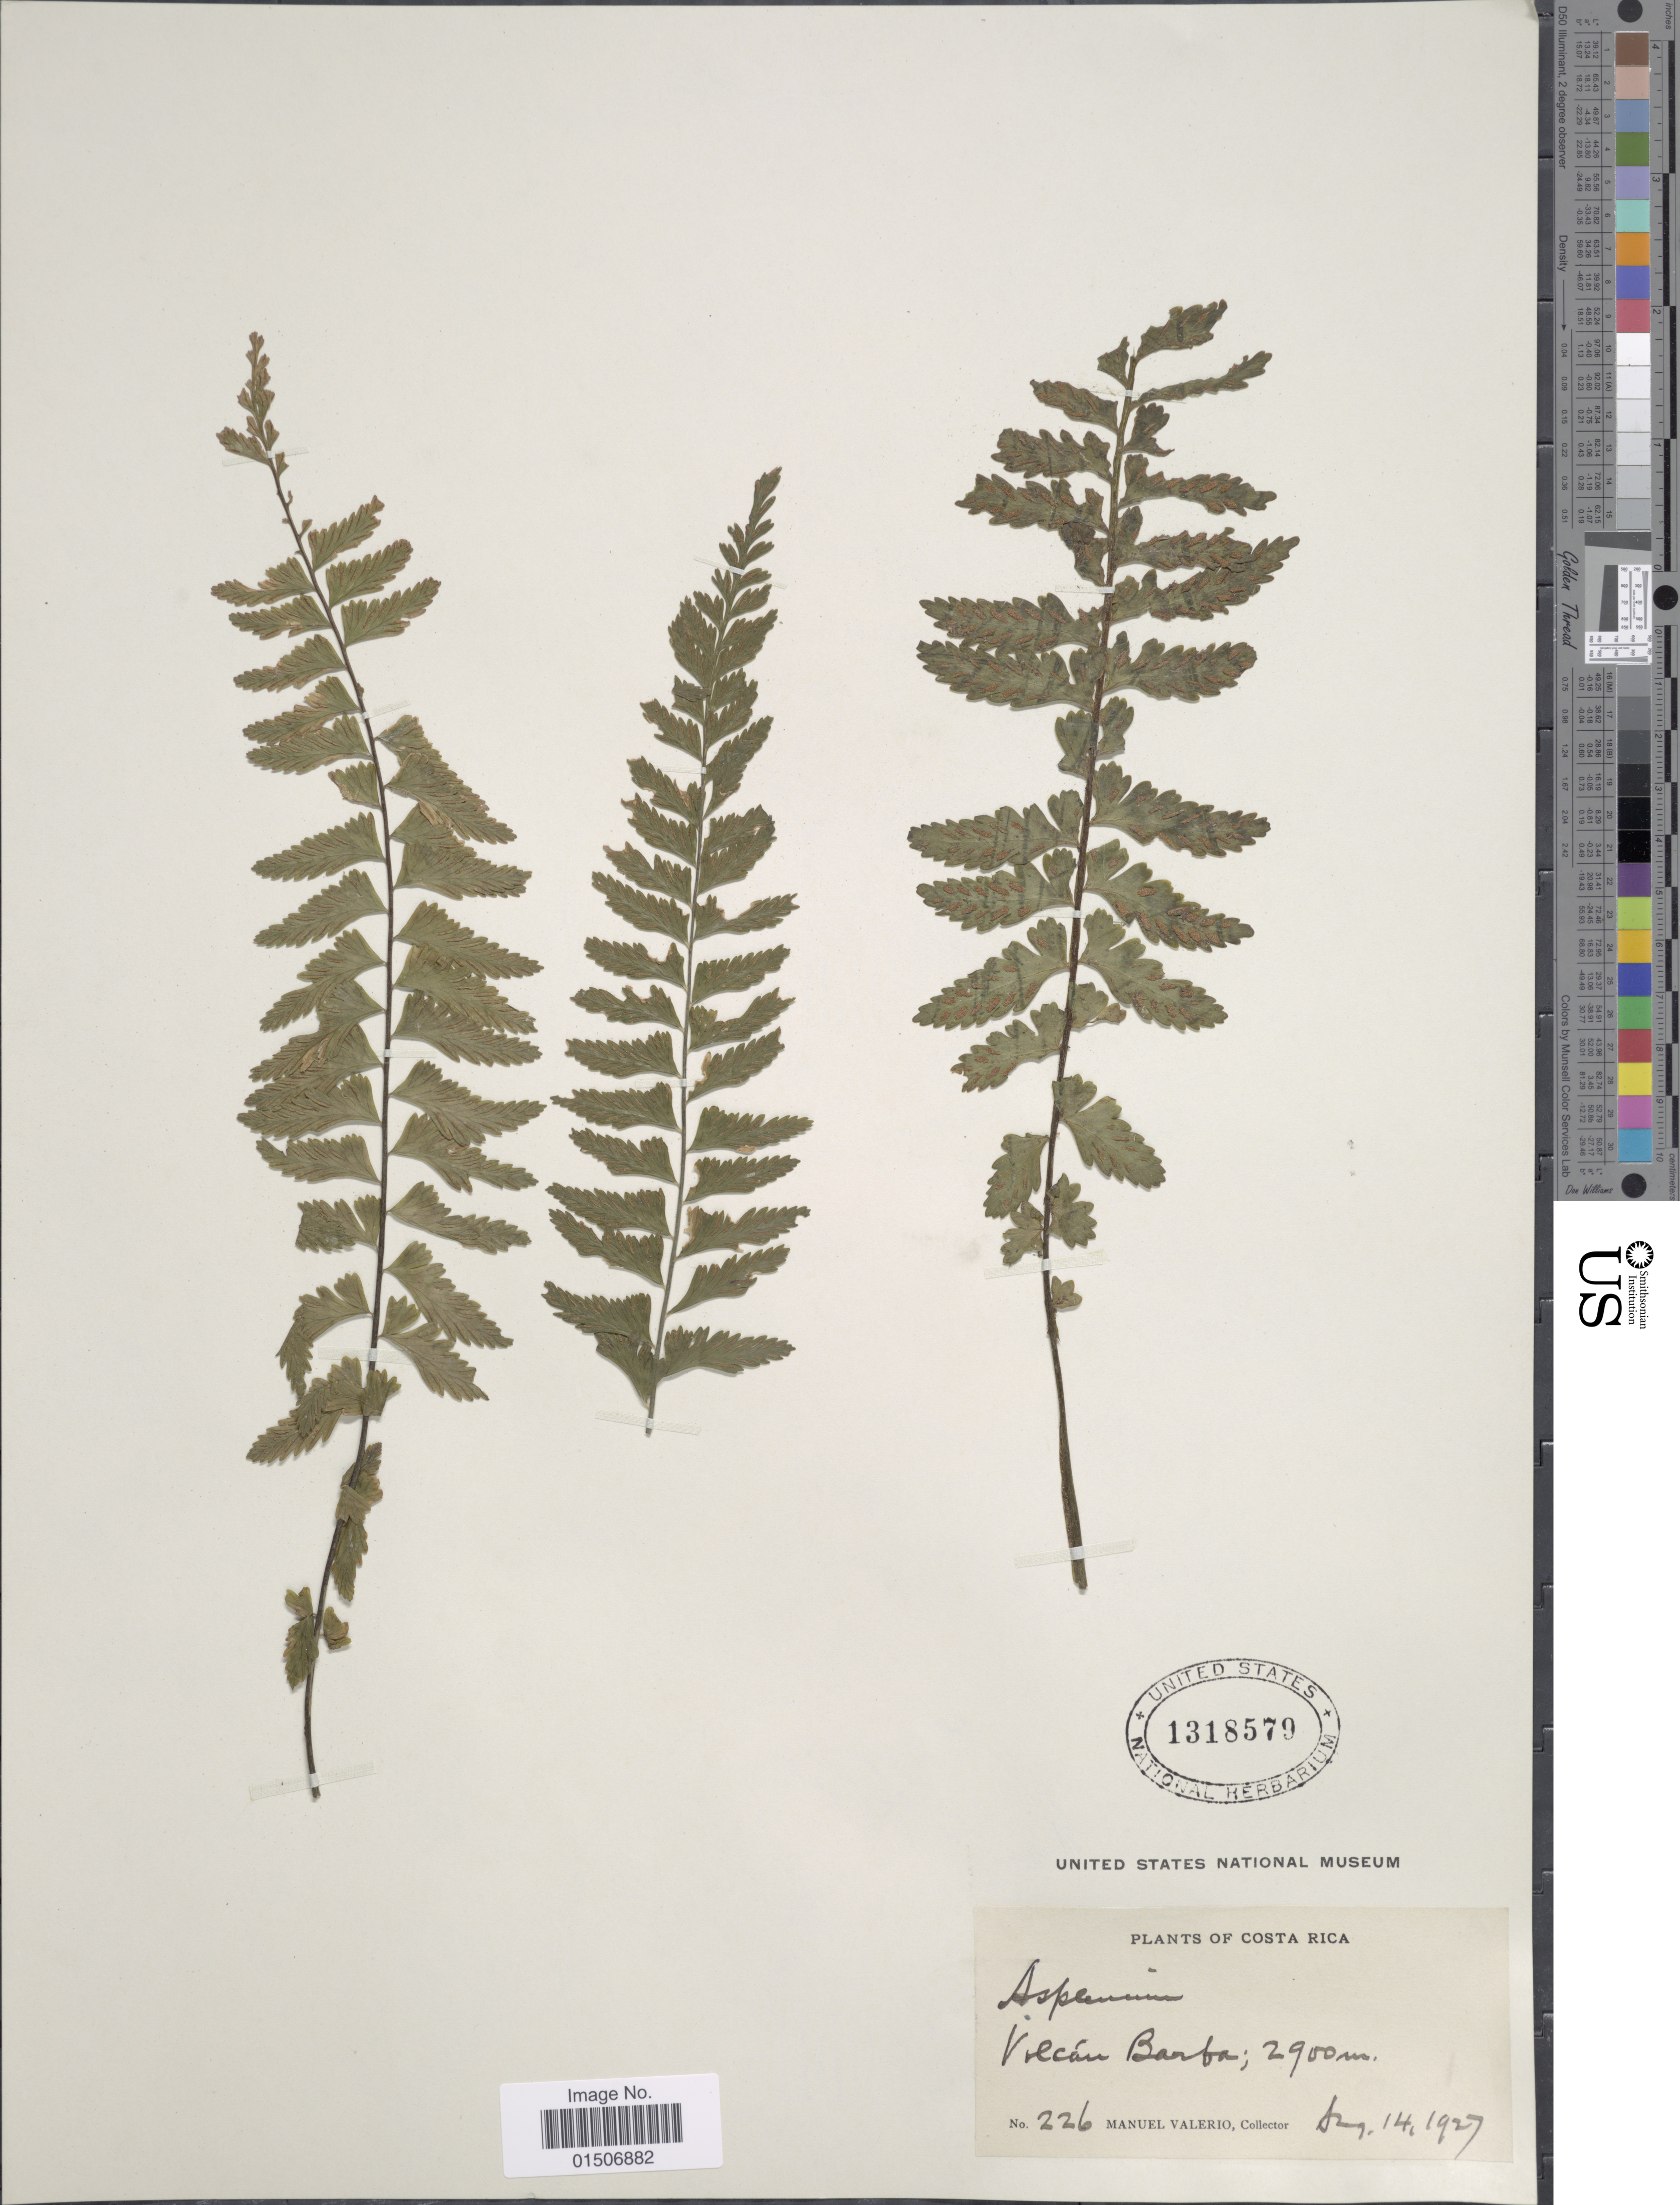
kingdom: Plantae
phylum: Tracheophyta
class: Polypodiopsida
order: Polypodiales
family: Aspleniaceae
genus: Asplenium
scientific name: Asplenium miradorense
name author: Liebm.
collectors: M. Valerio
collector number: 226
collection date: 1927-08-14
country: Costa Rica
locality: Volcán Barba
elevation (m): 2900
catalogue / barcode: US 1318579